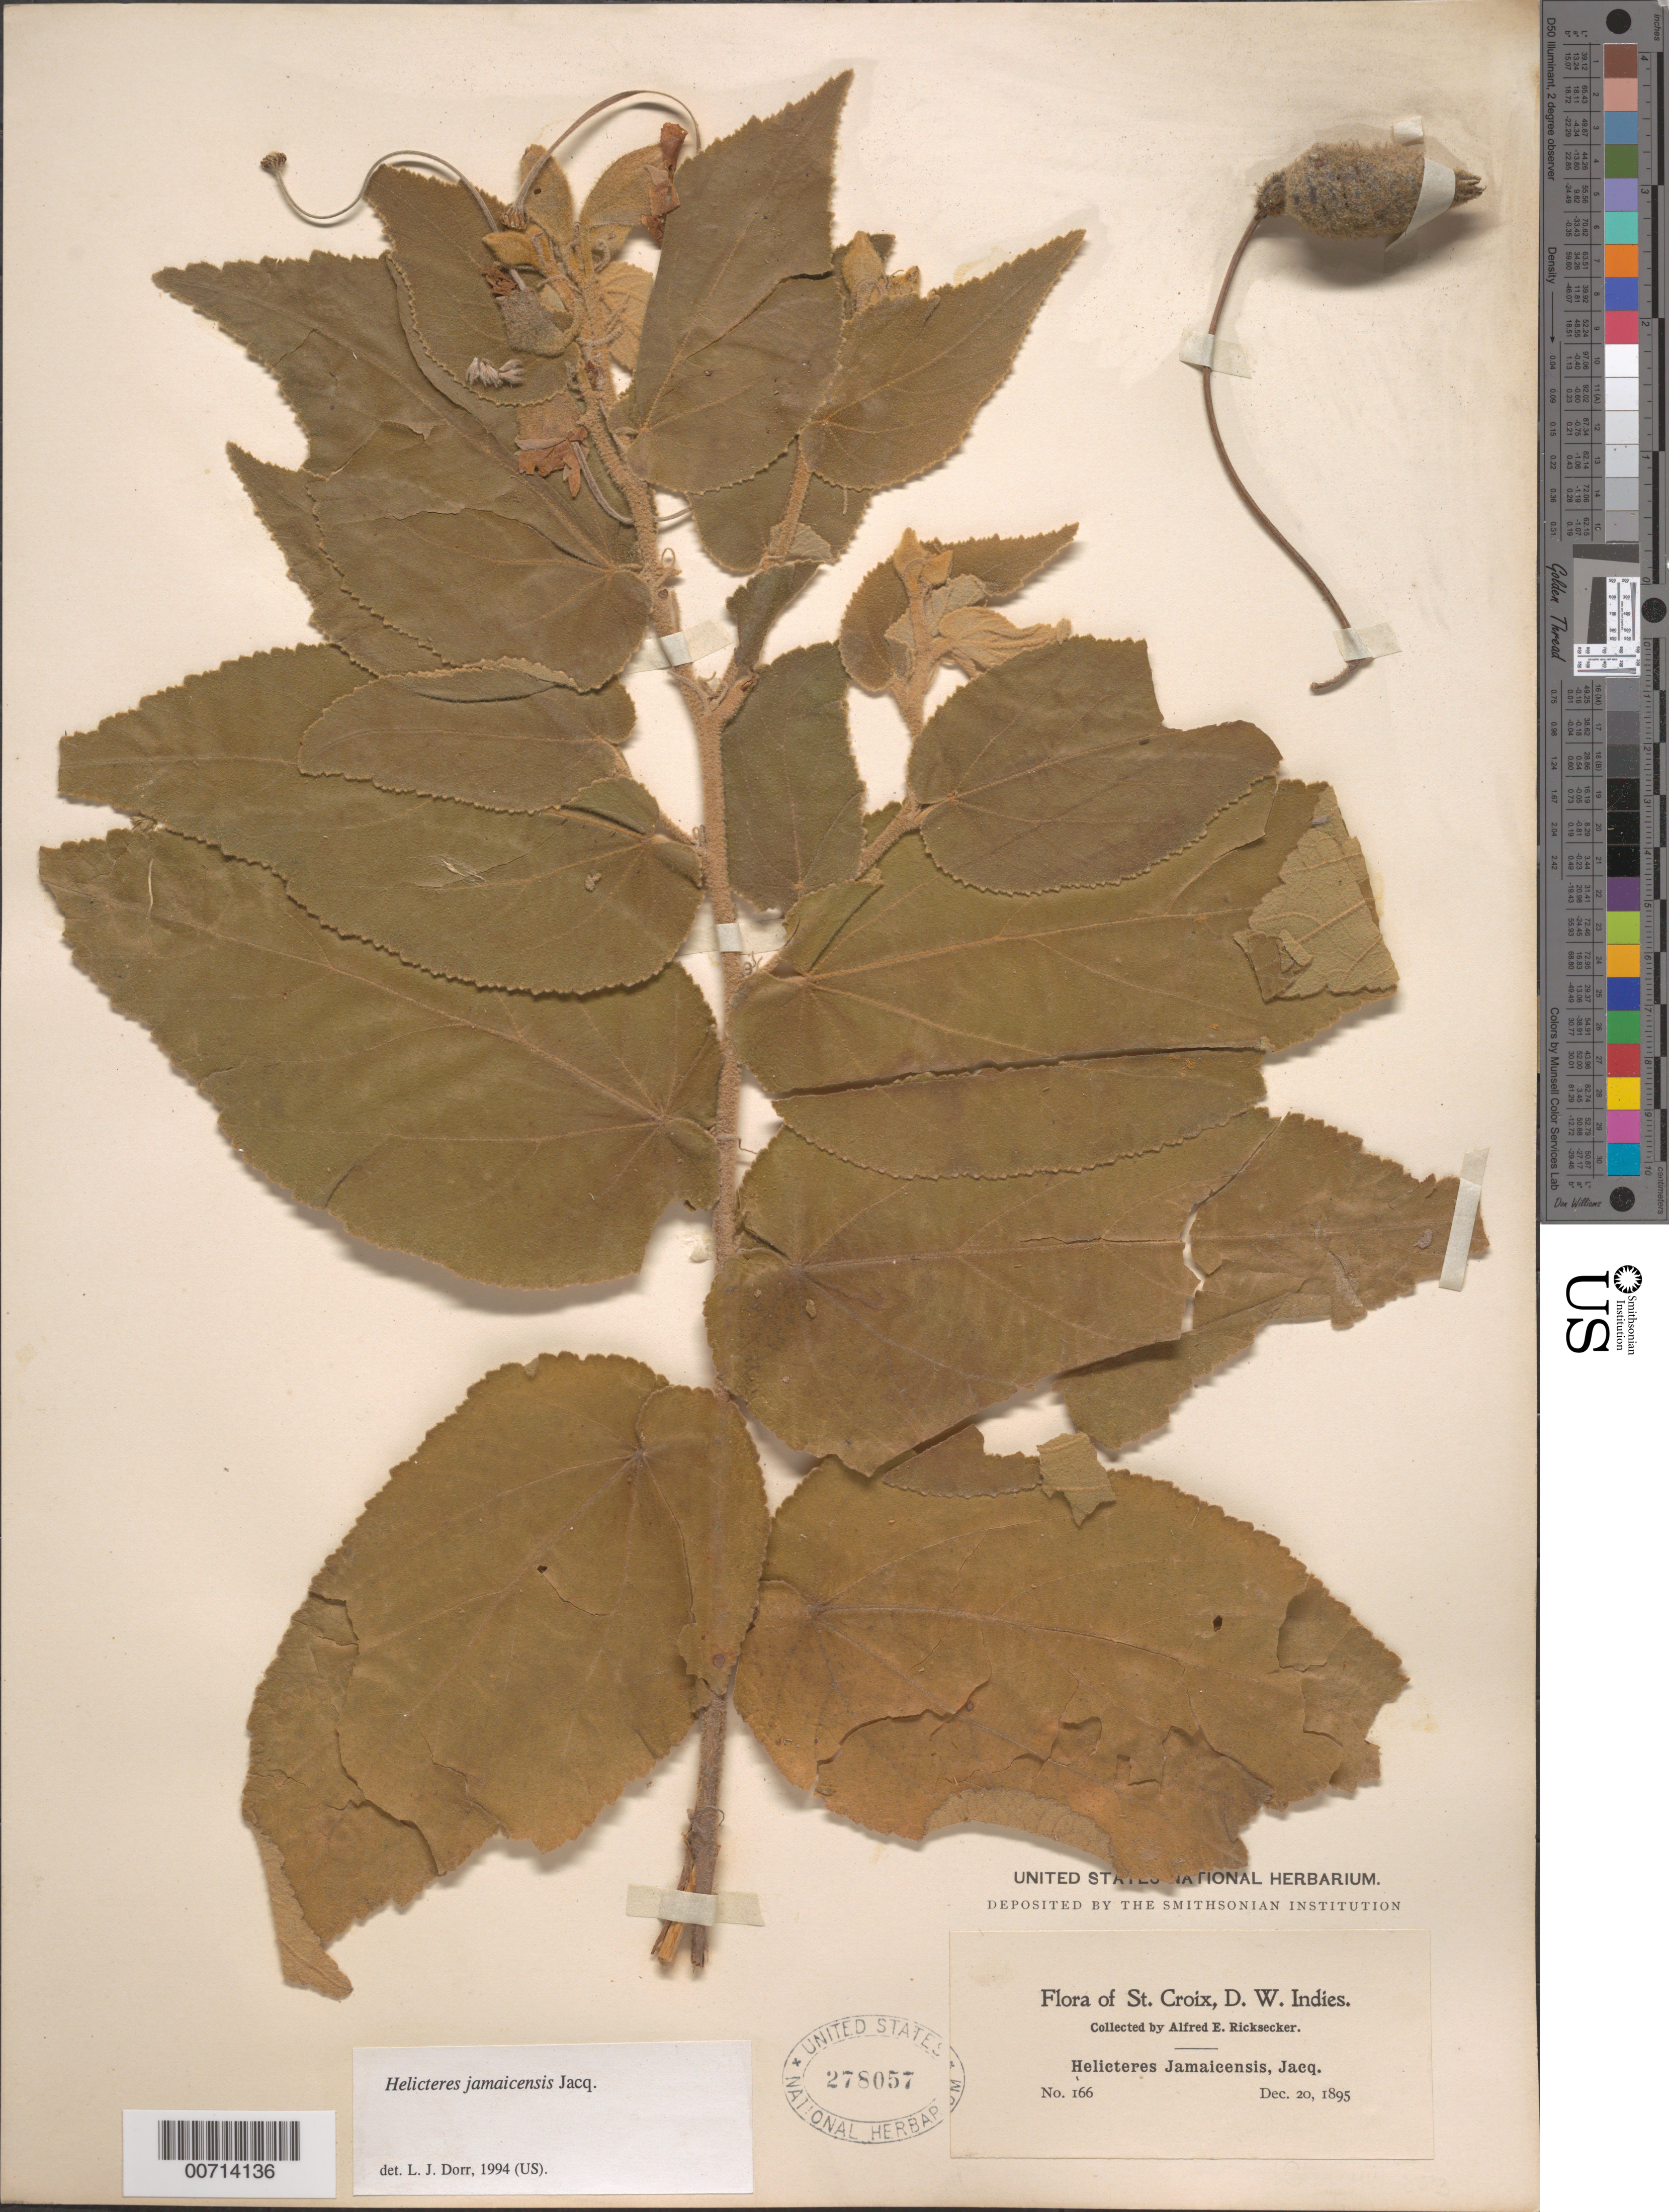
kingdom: Plantae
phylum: Tracheophyta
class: Magnoliopsida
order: Malvales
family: Malvaceae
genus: Helicteres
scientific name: Helicteres jamaicensis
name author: Jacq.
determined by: Dorr, L. J., (BOT), Smithsonian Institution - National Museum of Natural History (UNITED STATES)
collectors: A. E. Ricksecker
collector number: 166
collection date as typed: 20 Dec 1895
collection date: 1895-12-20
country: U.S. Virgin Islands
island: St. Croix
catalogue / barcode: US 278057